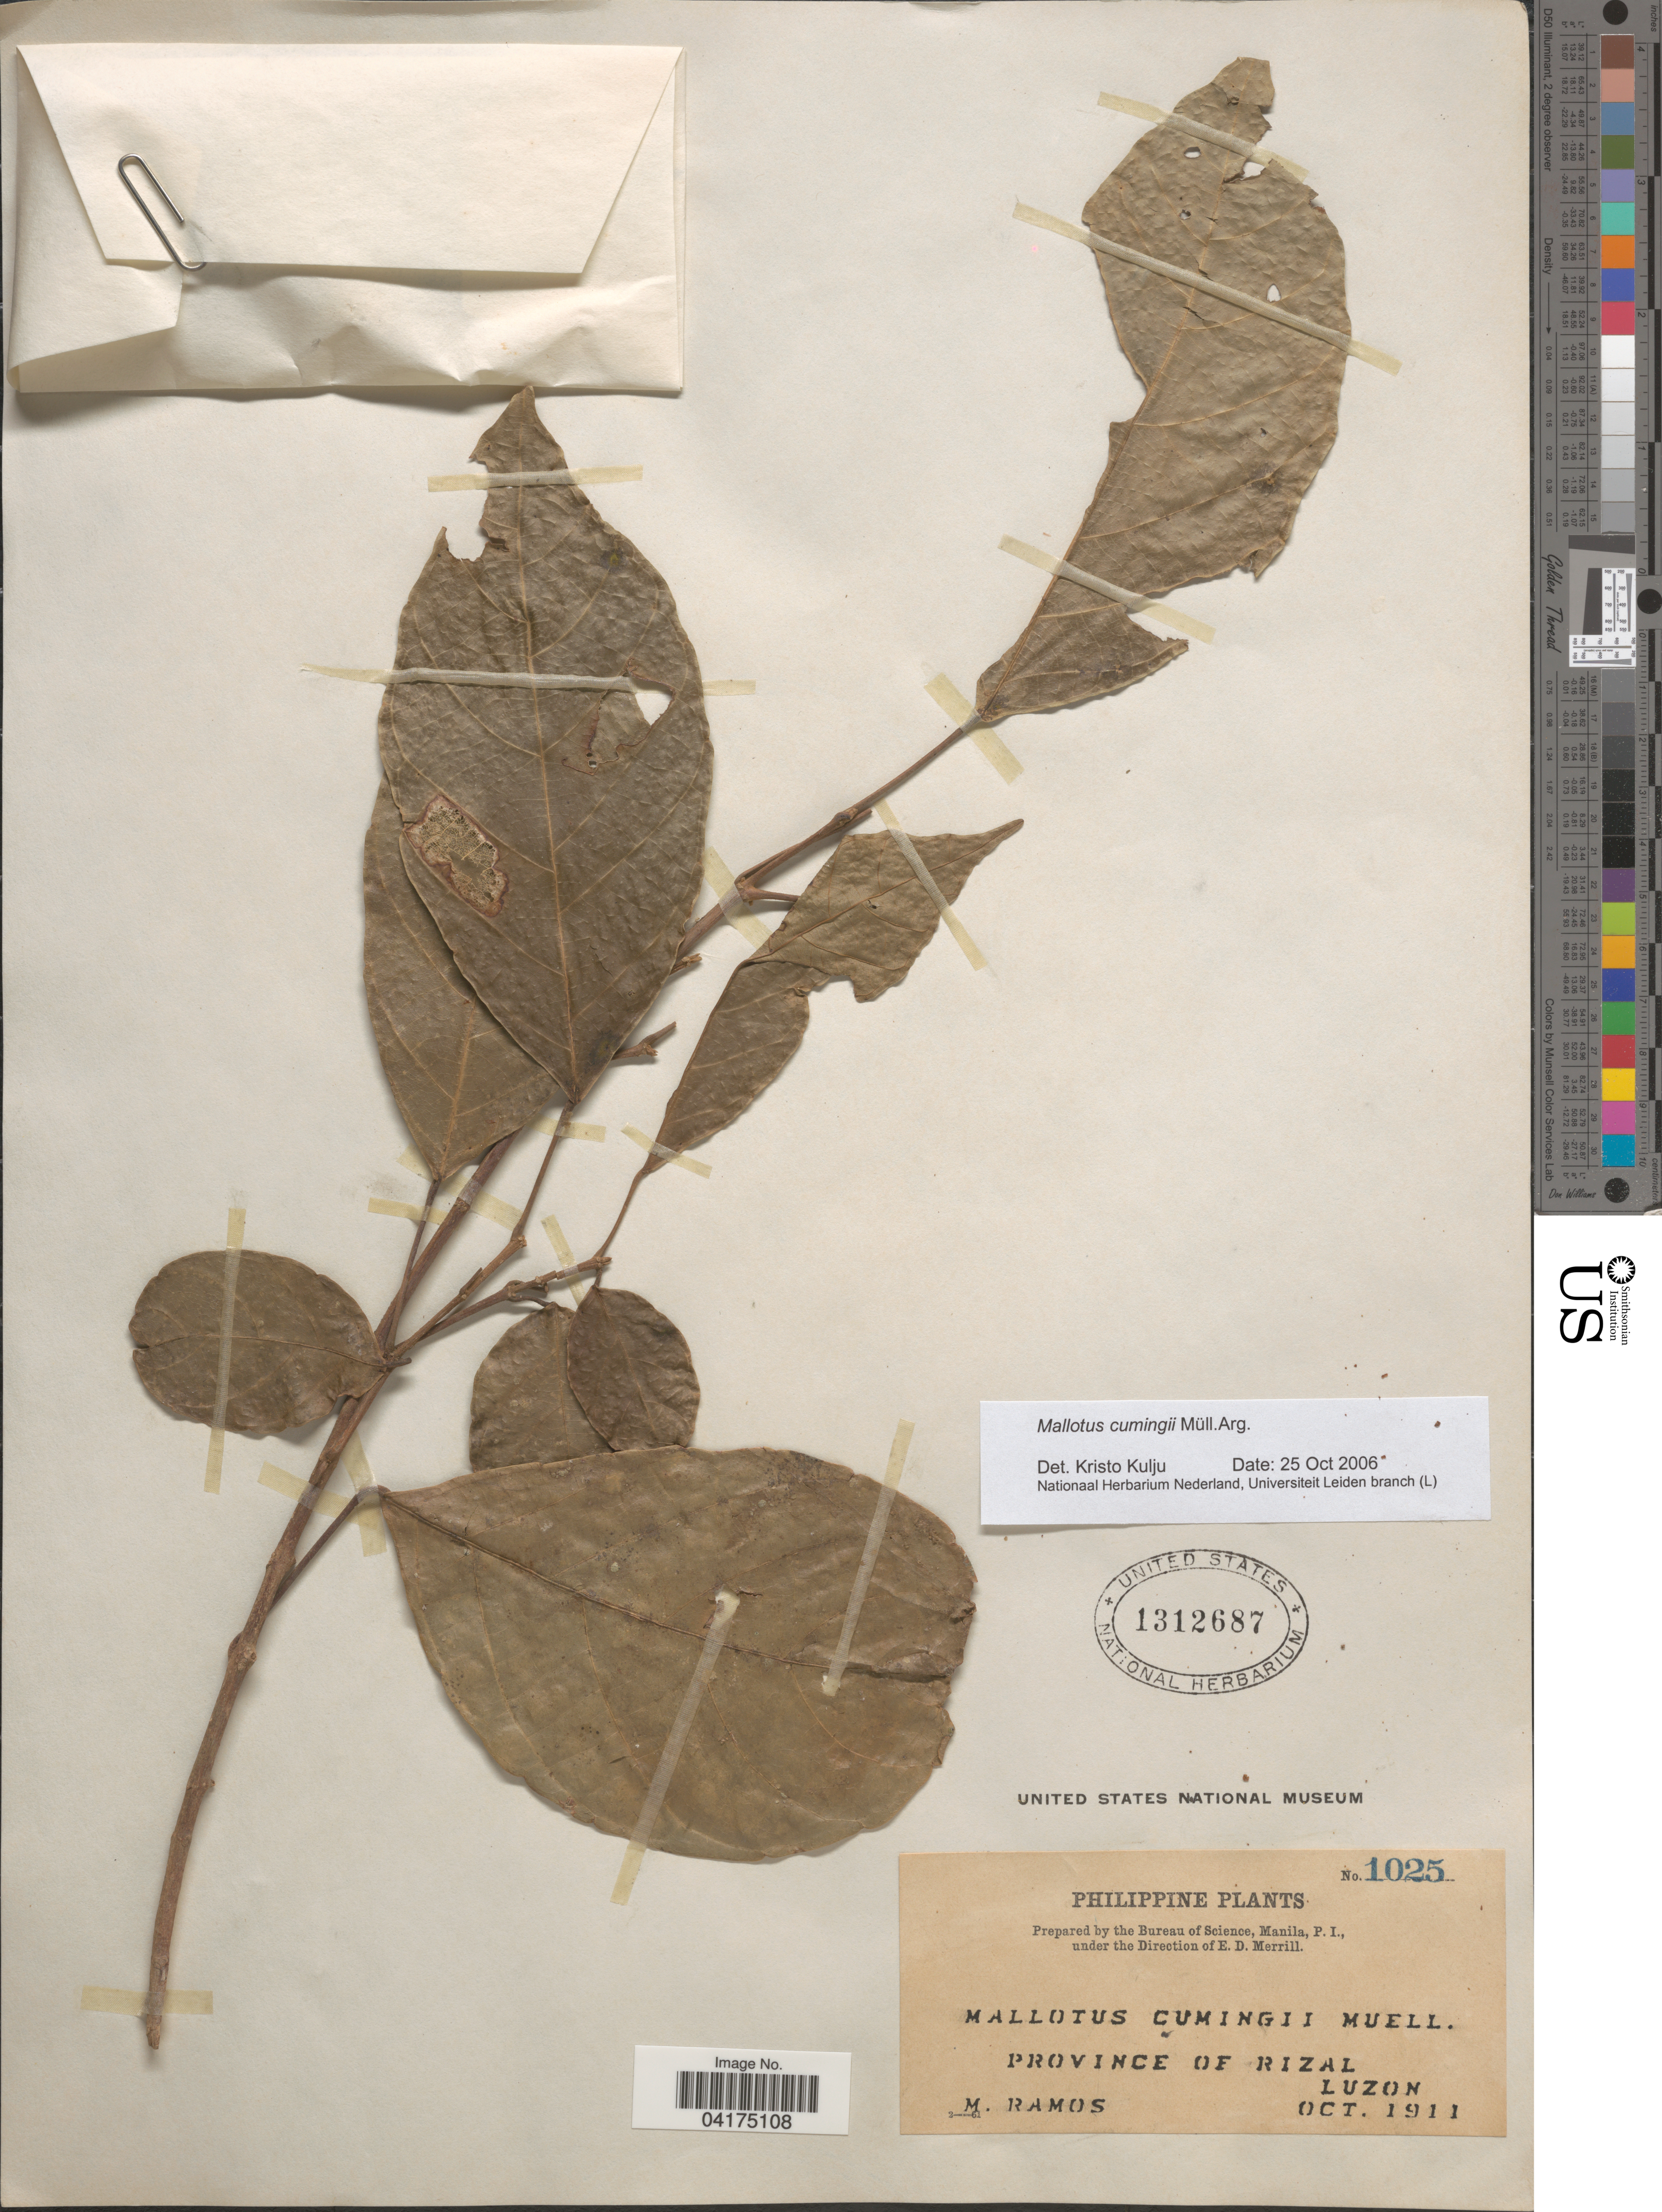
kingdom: Plantae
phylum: Tracheophyta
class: Magnoliopsida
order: Malpighiales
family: Euphorbiaceae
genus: Mallotus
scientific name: Mallotus cumingii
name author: Müll. Arg.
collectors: M. Ramos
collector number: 1025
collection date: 1911-10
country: Philippines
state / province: Calabarzon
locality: Province of Rizal. Luzon.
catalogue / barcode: US 1312687